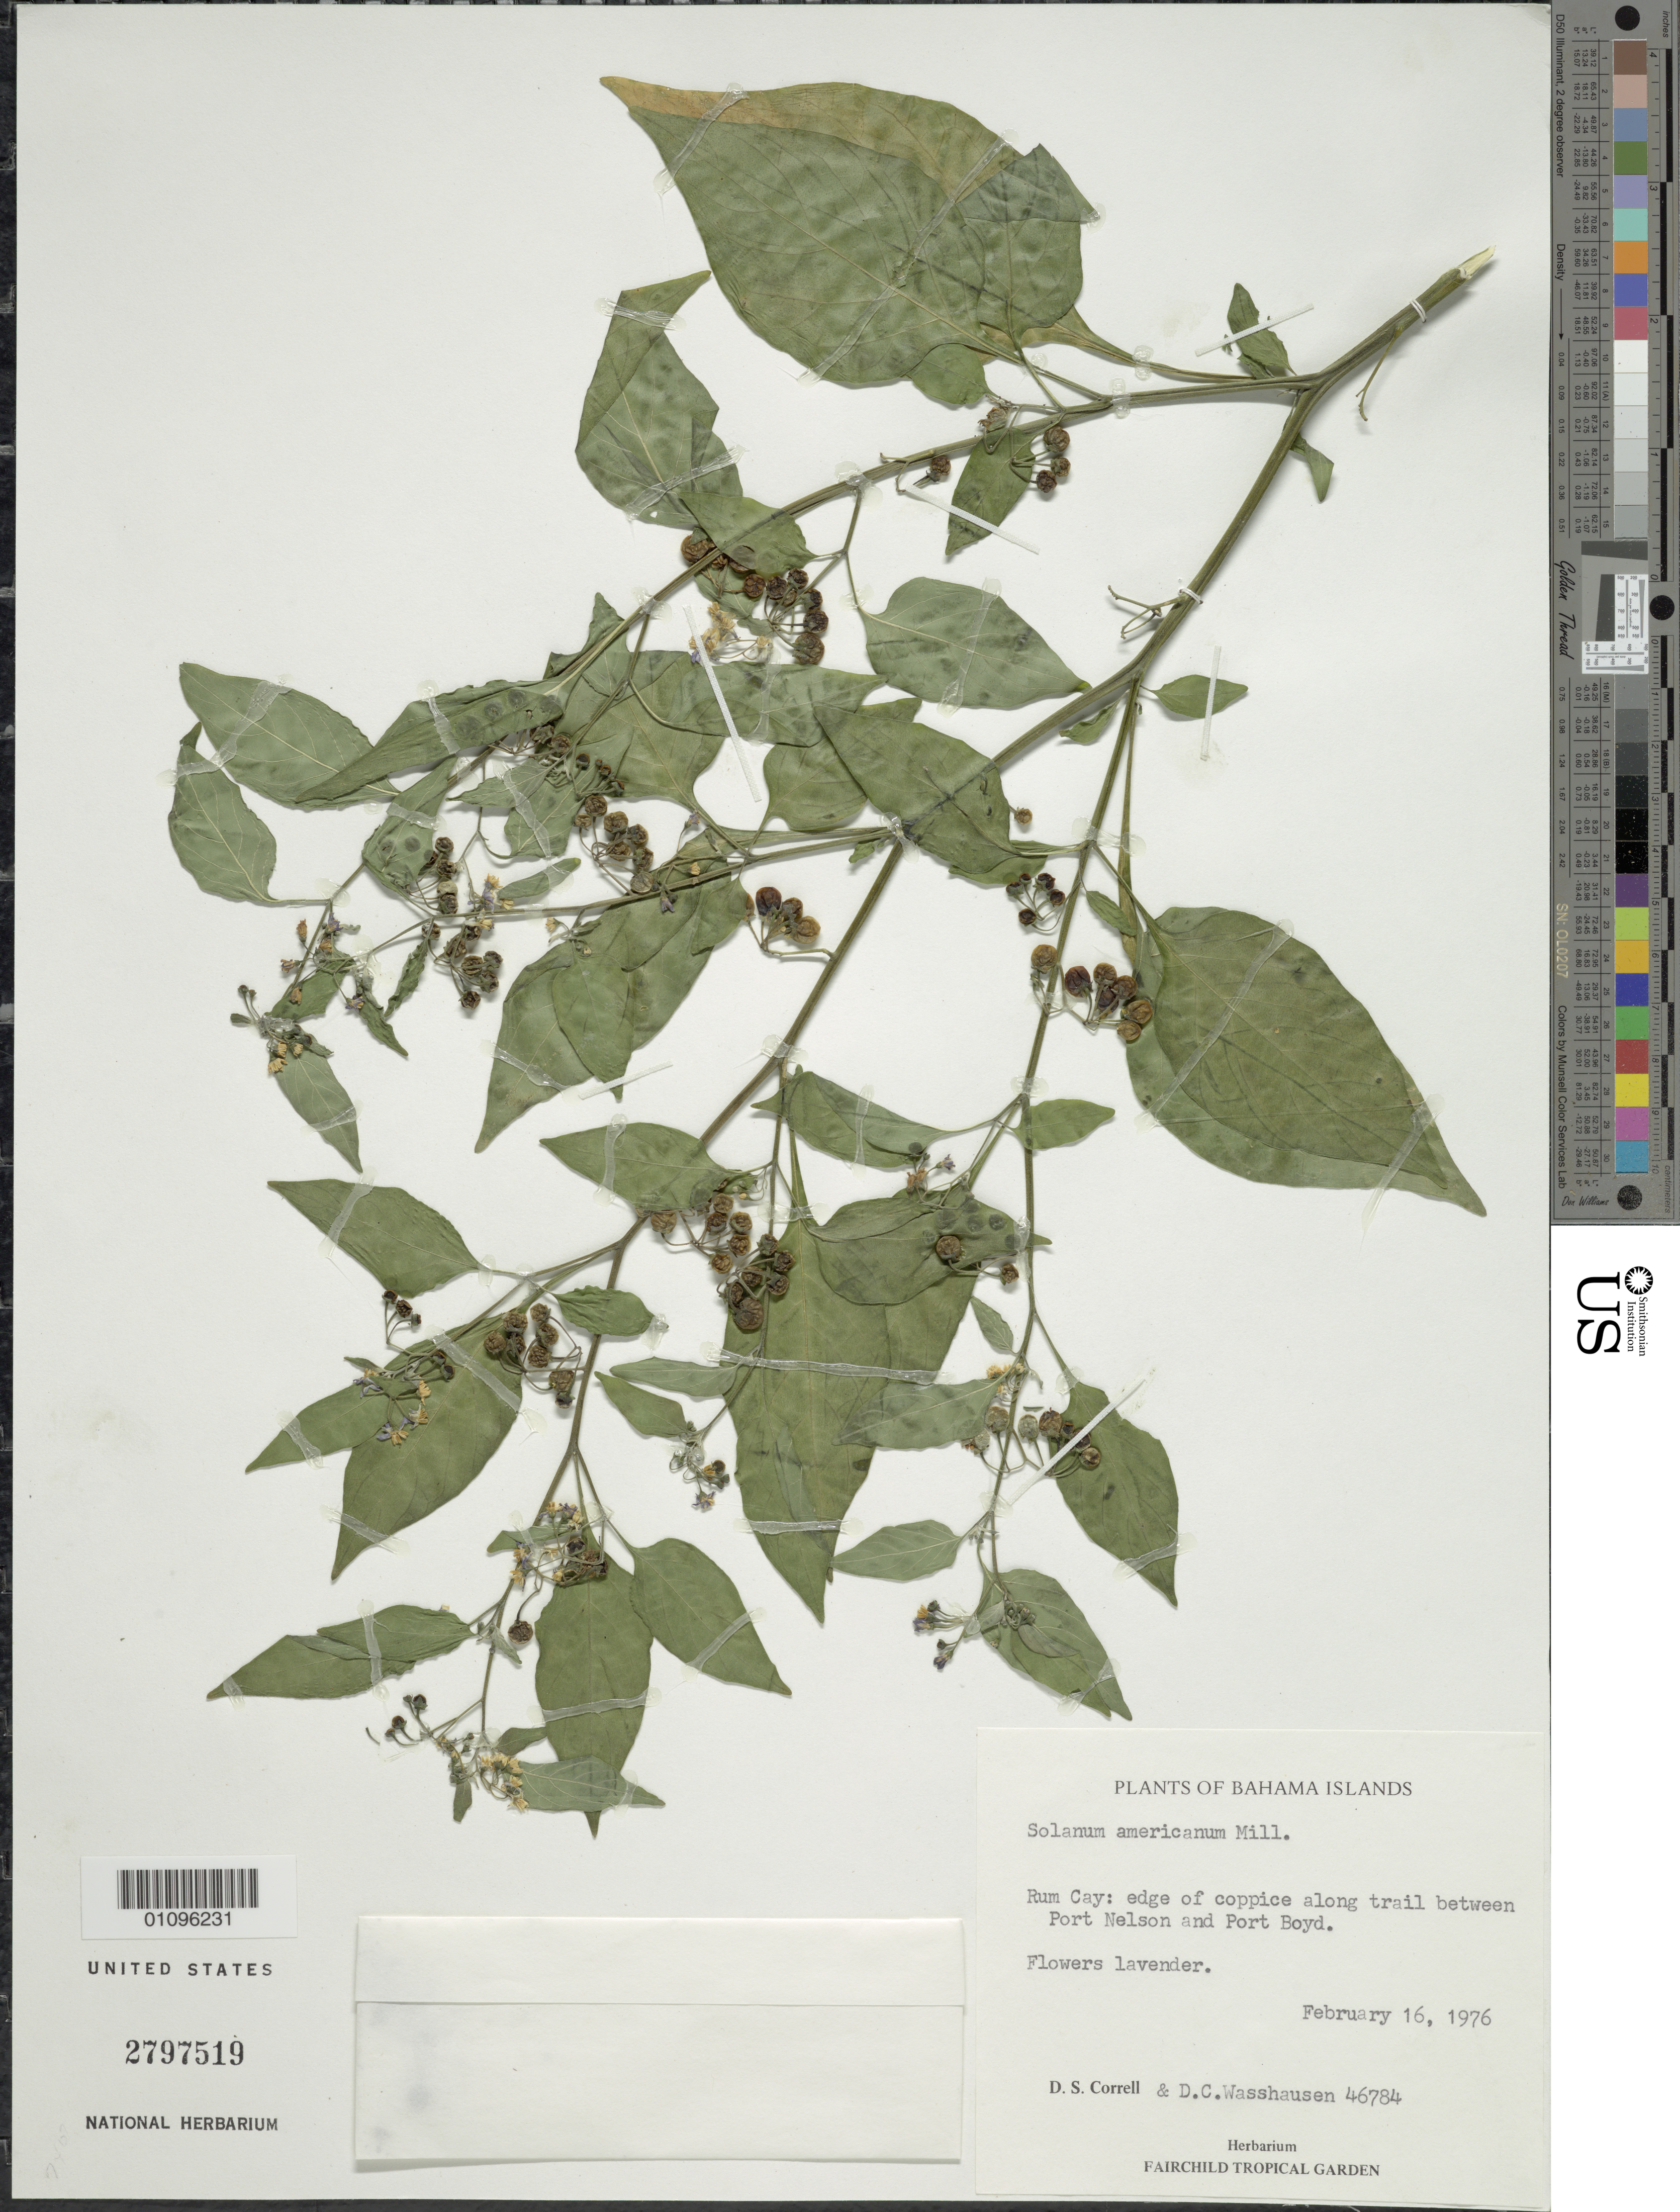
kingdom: Plantae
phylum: Tracheophyta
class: Magnoliopsida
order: Solanales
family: Solanaceae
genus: Solanum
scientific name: Solanum americanum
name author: Mill.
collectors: D. S. Correll & D. C. Wasshausen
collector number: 46784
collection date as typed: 16 Feb 1976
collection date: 1976-02-16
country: Bahamas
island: Rum Cay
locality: Port Nelson to Port Boyd trail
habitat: Edge of coppice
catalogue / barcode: US 2797519